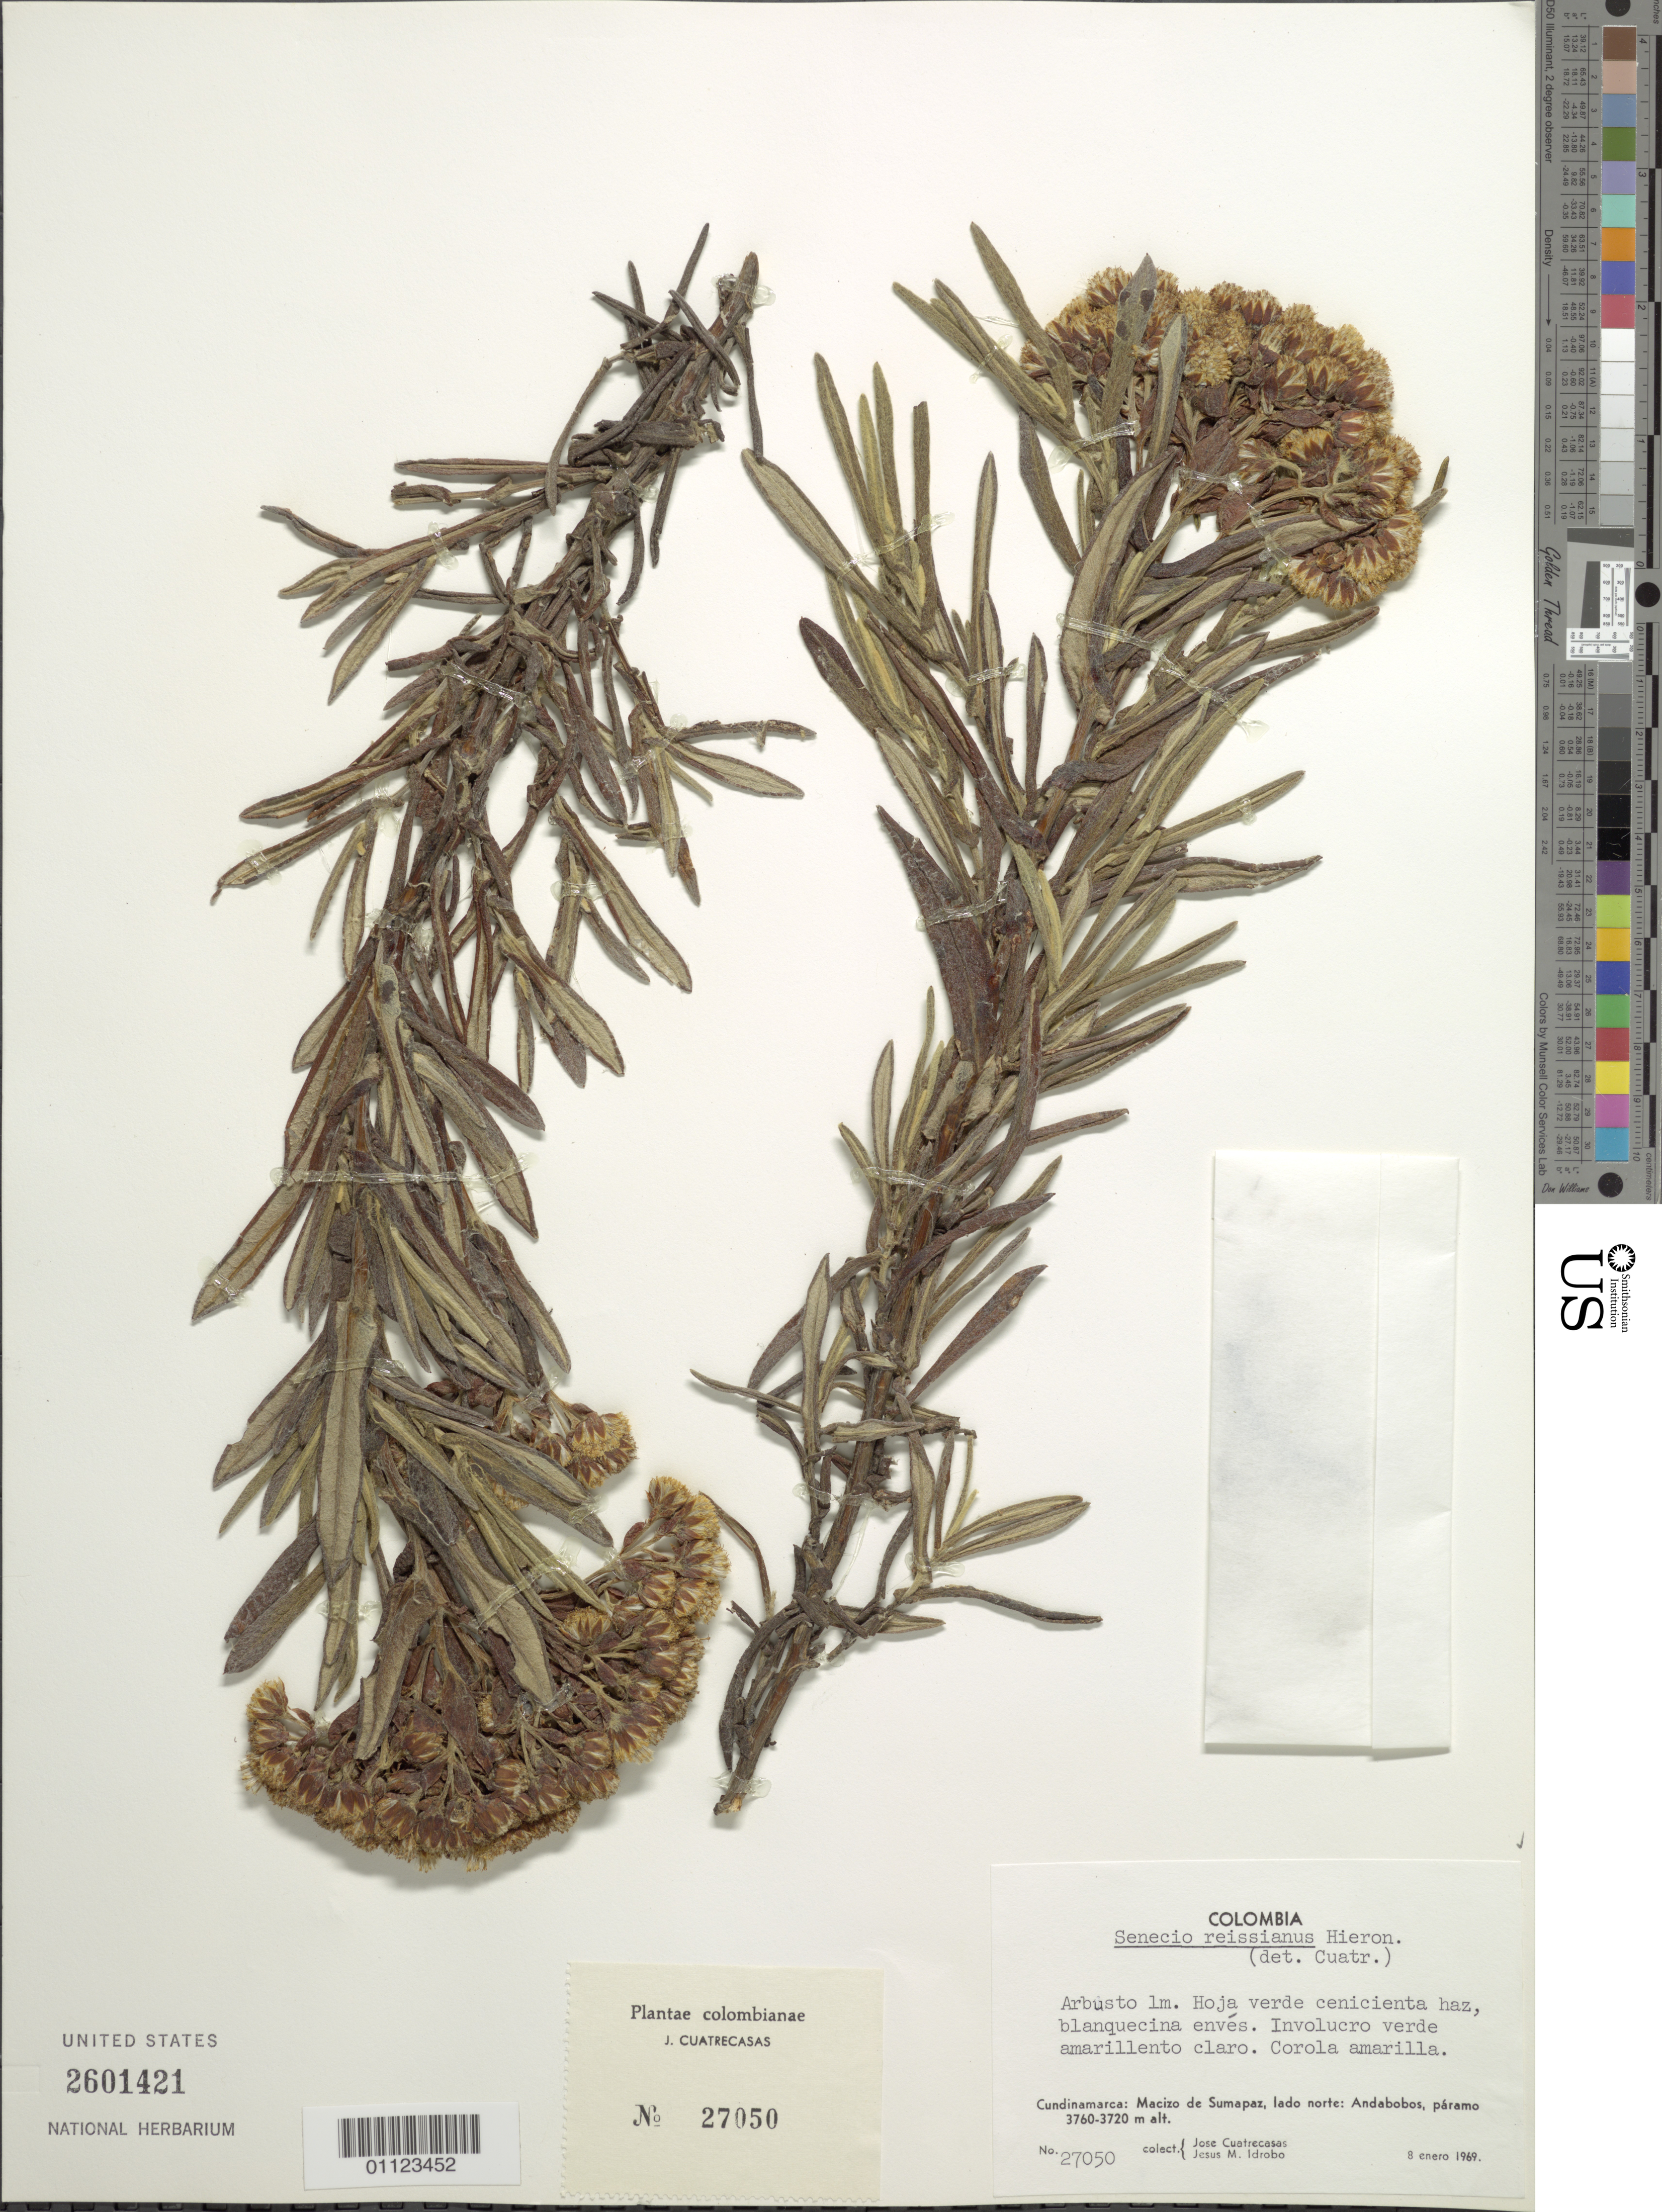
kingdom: Plantae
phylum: Tracheophyta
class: Magnoliopsida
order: Asterales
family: Asteraceae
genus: Pentacalia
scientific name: Pentacalia reissiana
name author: (Hieron.) Cuatrec.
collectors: J. Cuatrecasas & J. M. Idrobo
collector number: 27050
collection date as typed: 8-Jan-69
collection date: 1969-01-08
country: Colombia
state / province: Cundinamarca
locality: Macizo de Sumapaz, lado norte. Andabobos.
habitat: Paramo.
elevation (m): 3720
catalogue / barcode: US 2601421